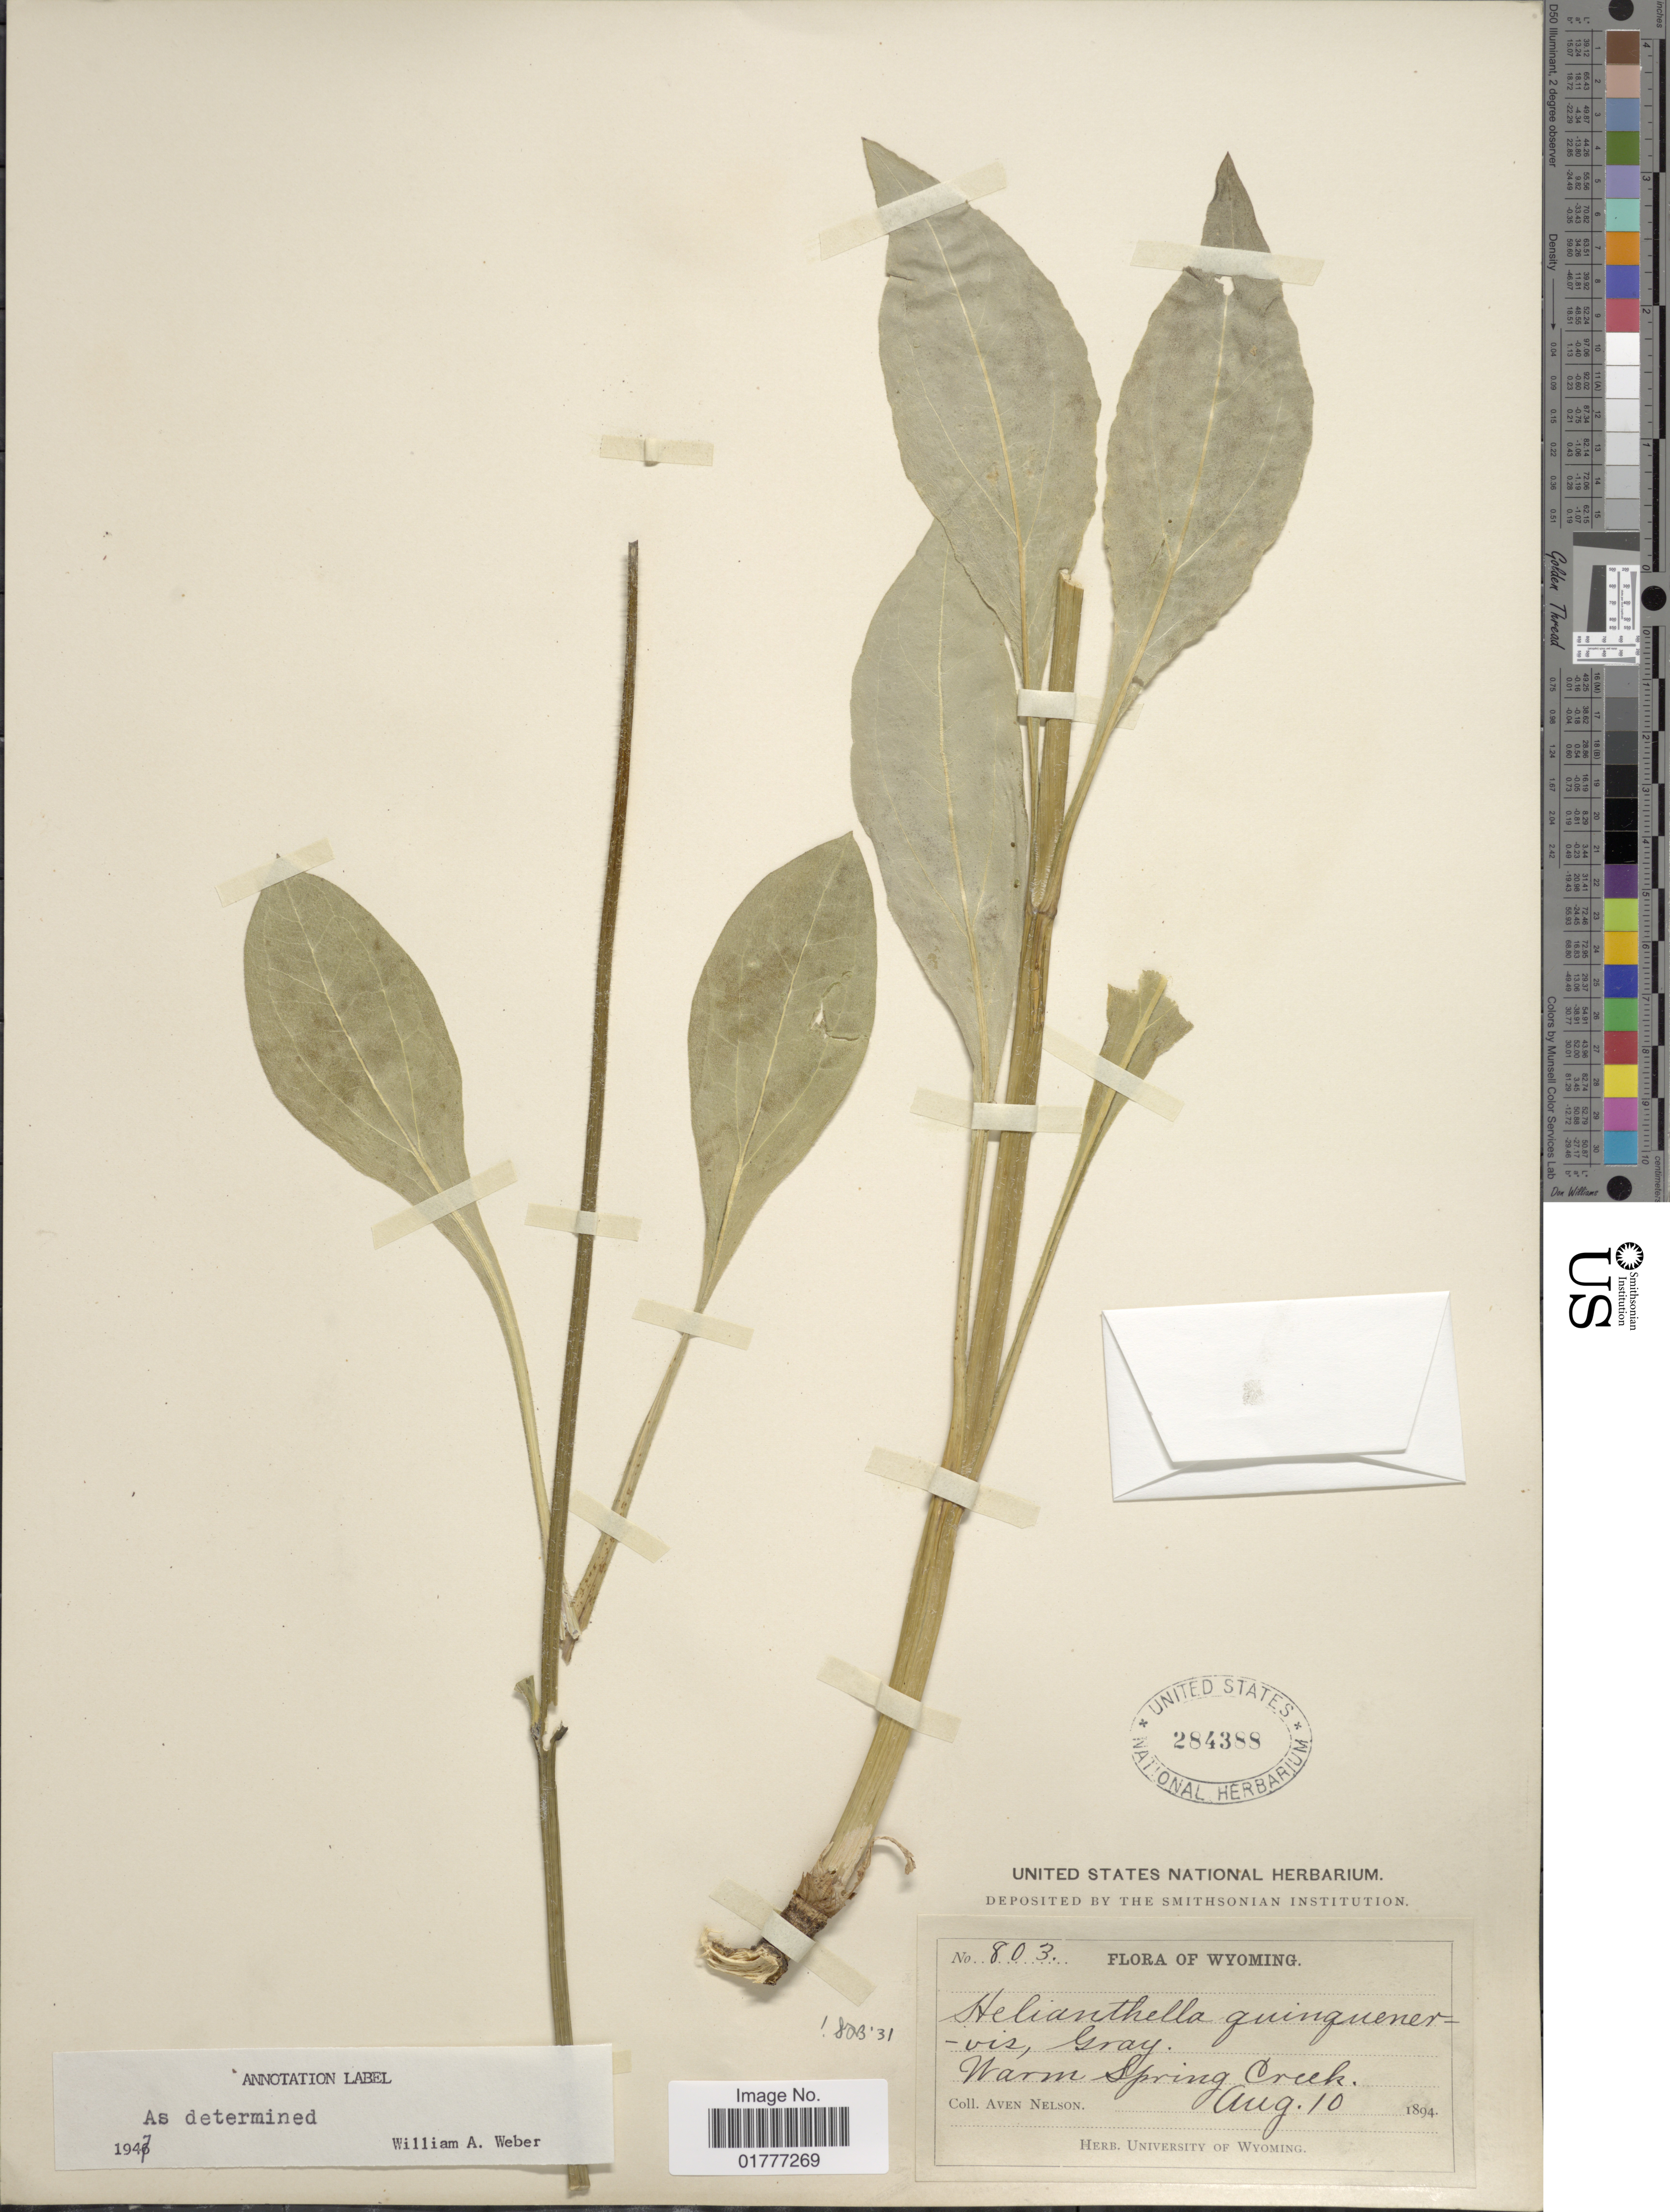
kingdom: Plantae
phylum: Tracheophyta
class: Magnoliopsida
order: Asterales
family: Asteraceae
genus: Helianthella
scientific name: Helianthella quinquenervis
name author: (Hook.) A. Gray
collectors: A. Nelson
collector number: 803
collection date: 1894-08-10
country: United States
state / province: Wyoming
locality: Warm Spring Creek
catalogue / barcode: US 284388